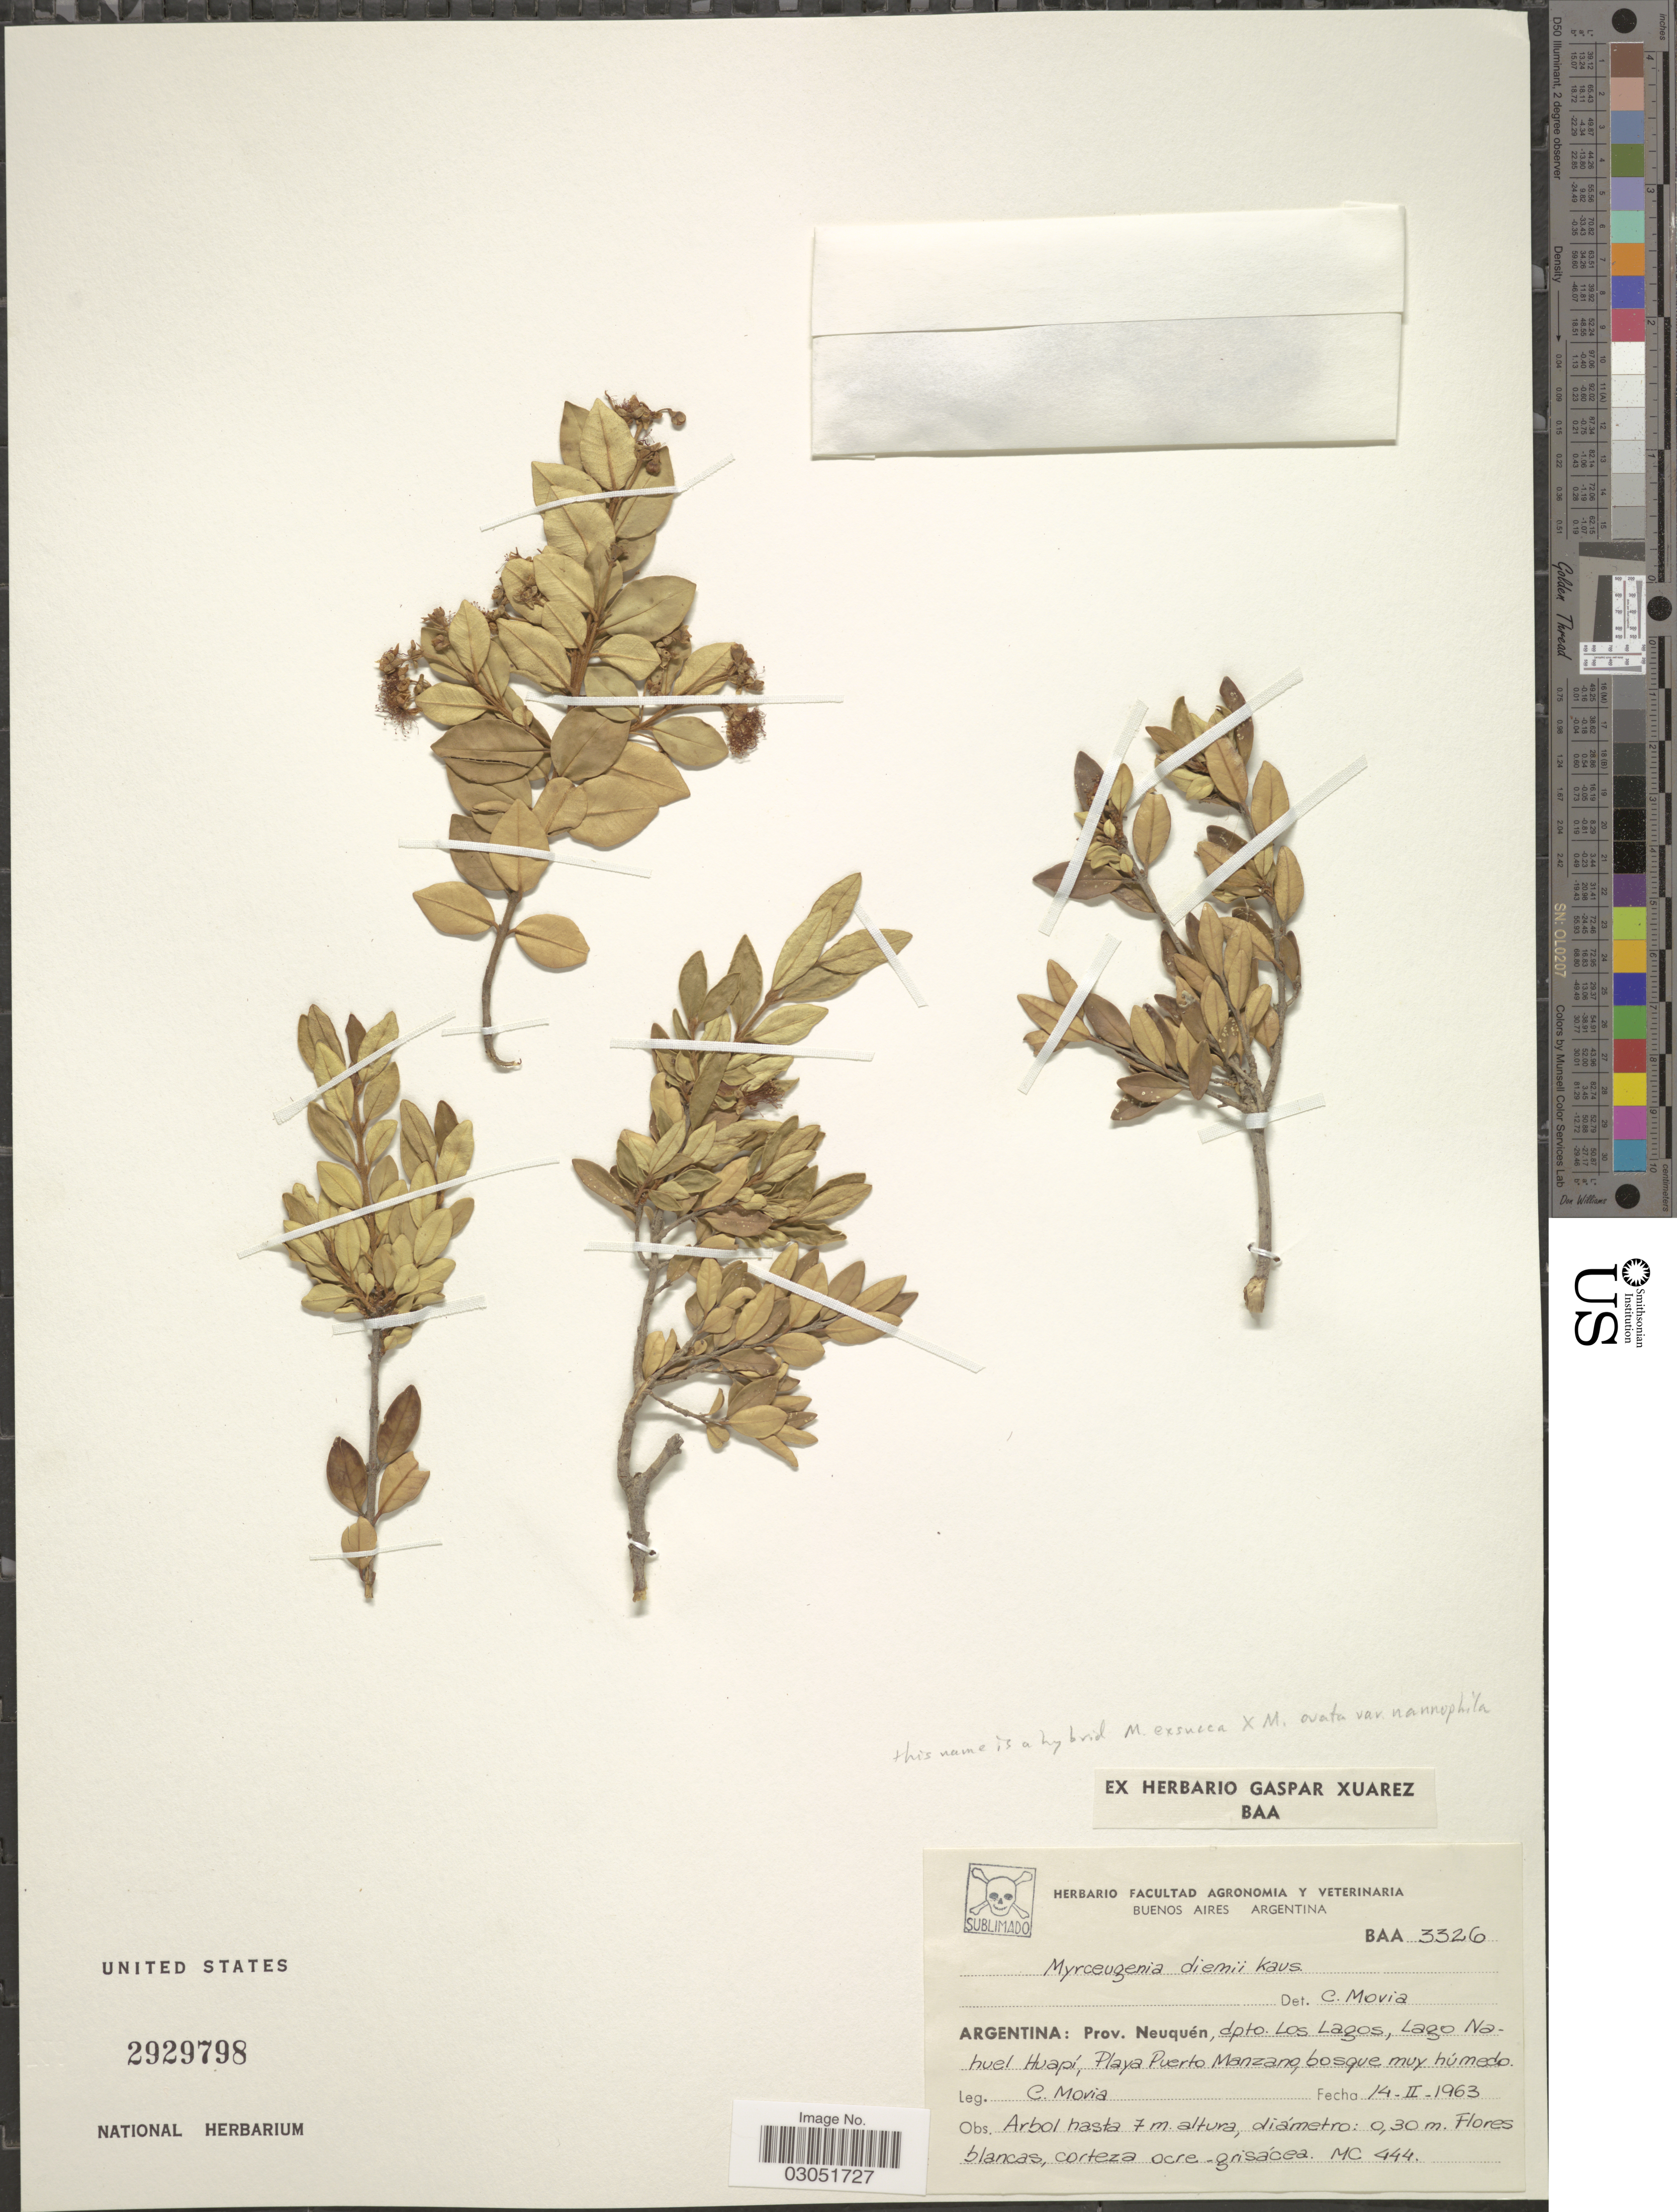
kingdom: Plantae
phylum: Tracheophyta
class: Magnoliopsida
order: Myrtales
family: Myrtaceae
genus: Myrceugenia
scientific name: Myrceugenia x diemii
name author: Kausel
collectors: C. Movia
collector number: BAA 3326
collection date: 1963-02-14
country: Argentina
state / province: Neuquen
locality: Dpto. Los Lagos, Lago Nahuel Huapí, Playa Puerto Manzano.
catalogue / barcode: US 2929798